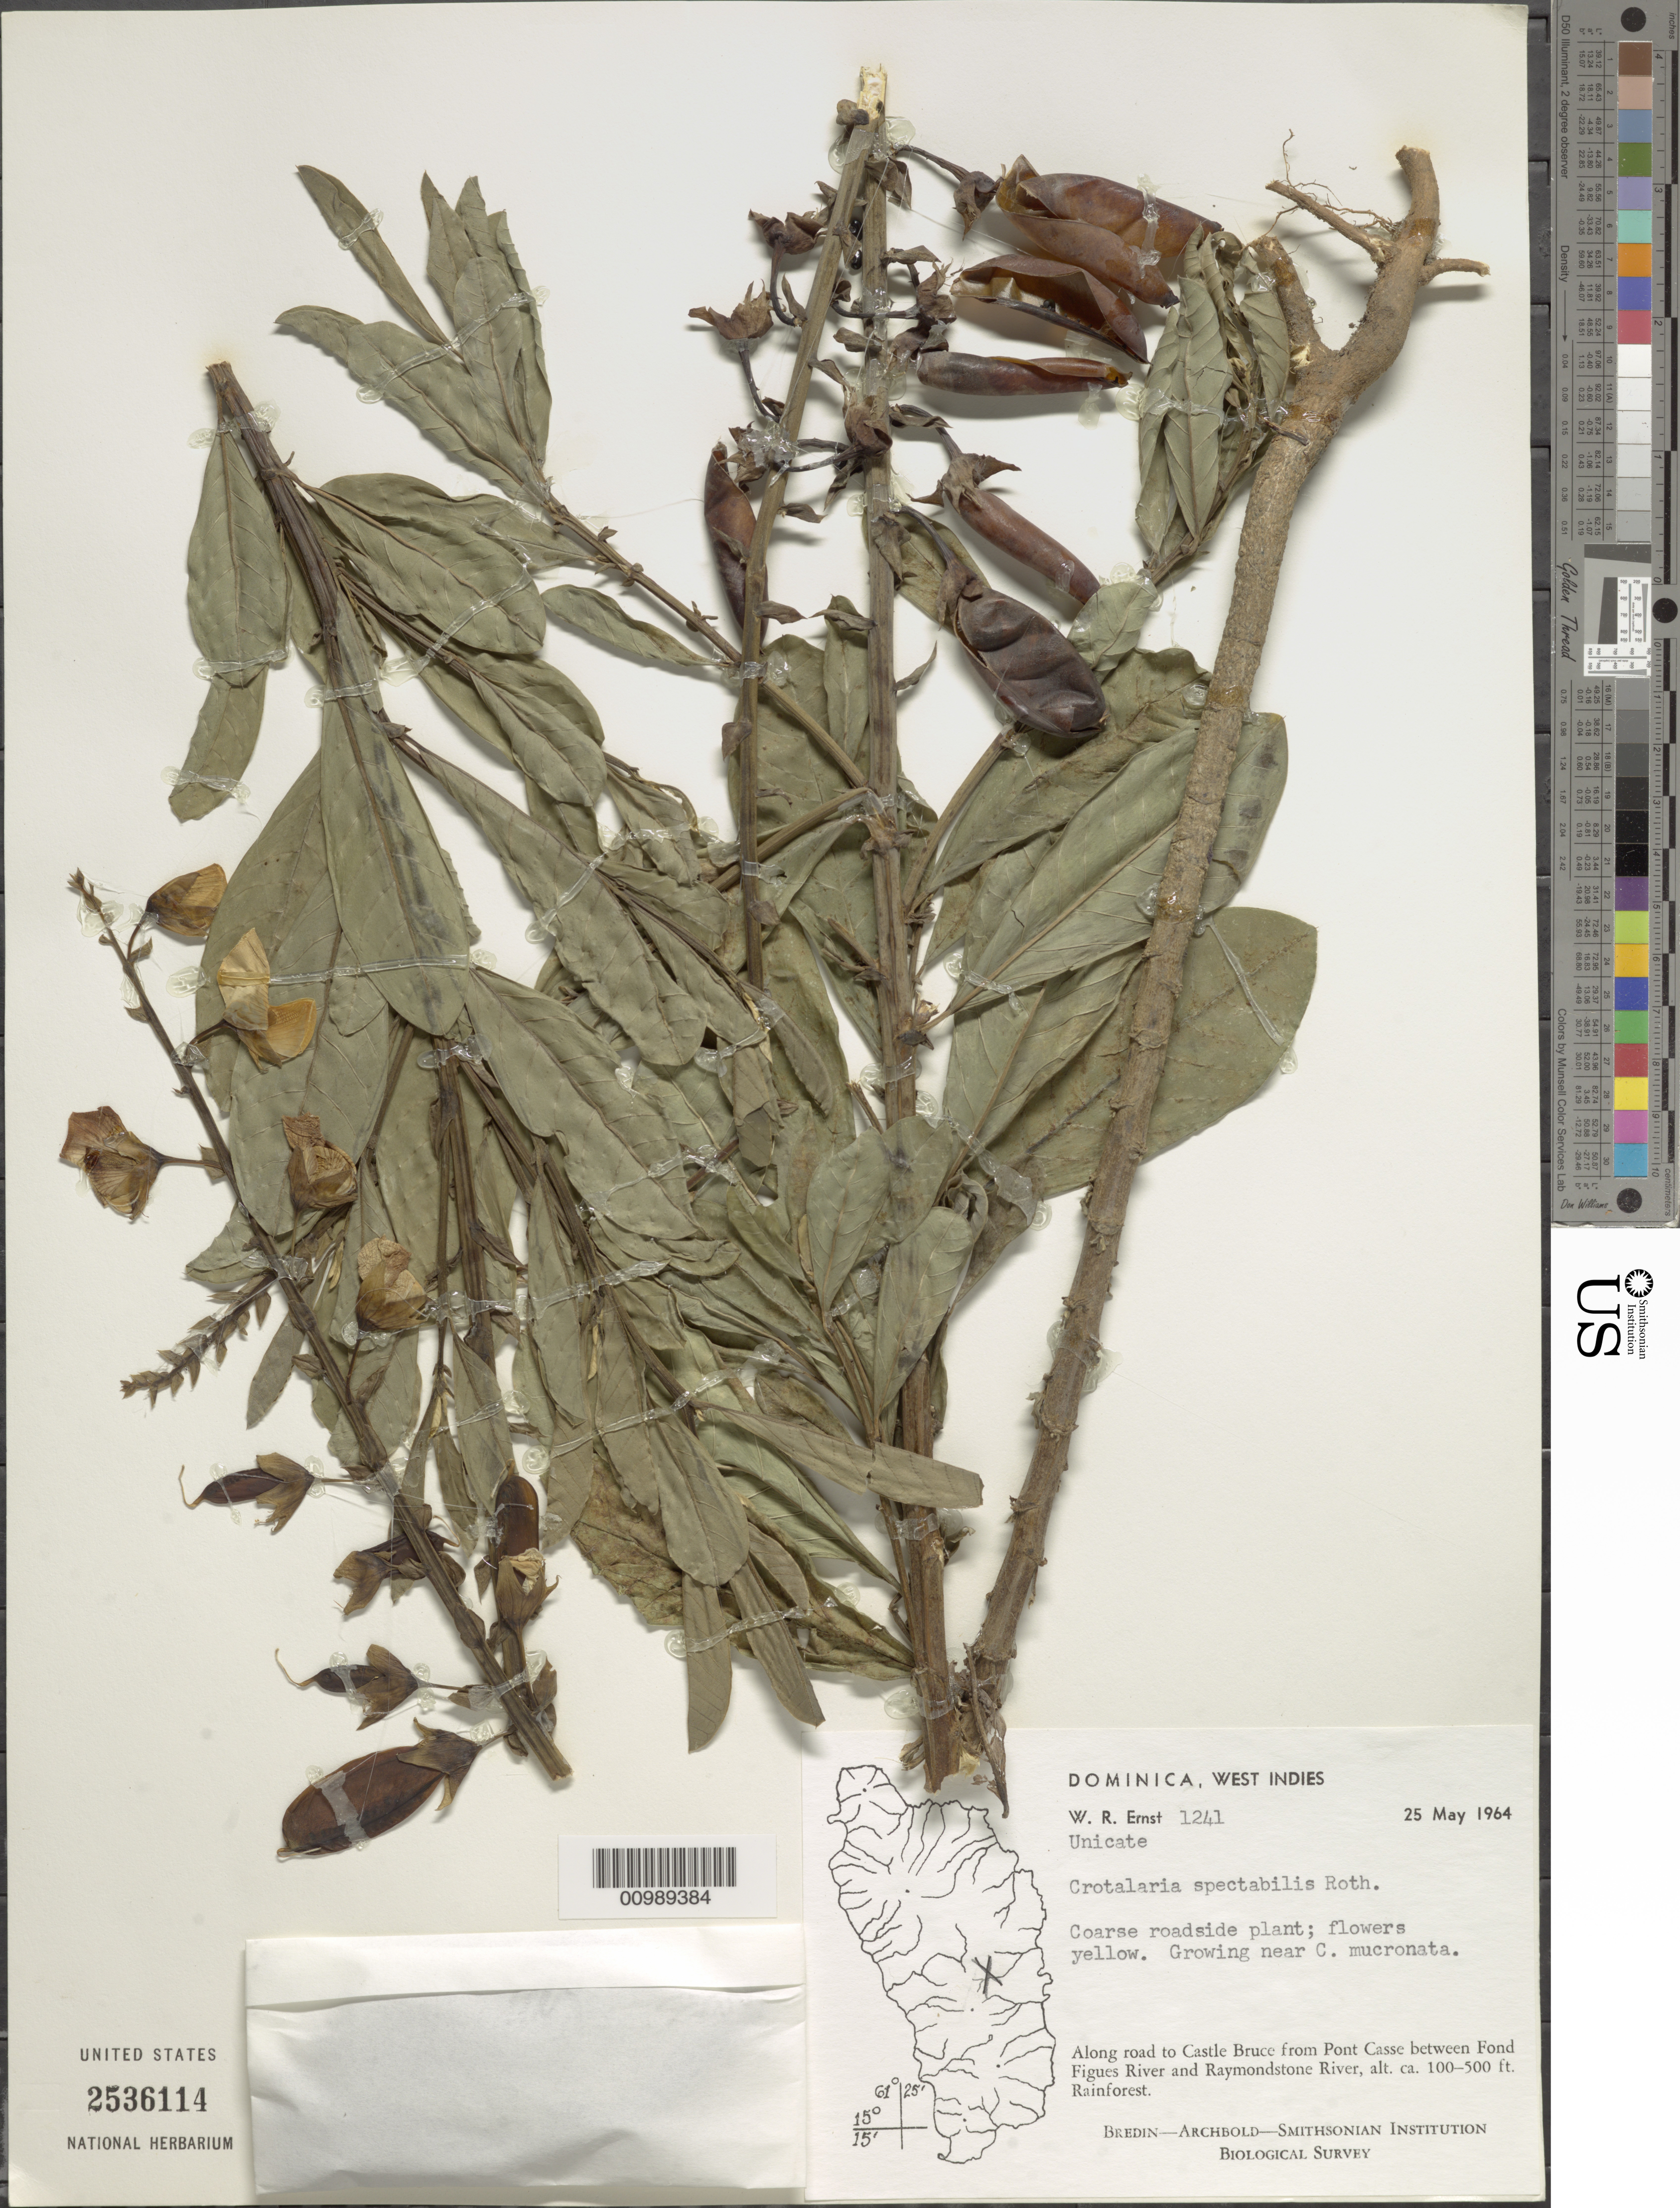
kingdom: Plantae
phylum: Tracheophyta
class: Magnoliopsida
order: Fabales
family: Fabaceae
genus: Crotalaria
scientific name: Crotalaria spectabilis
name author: Roth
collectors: W. R. Ernst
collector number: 1241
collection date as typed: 25 May 1964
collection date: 1964-05-25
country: Dominica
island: Dominica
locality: Aoong road to Castle Bruce from Pont Casse between fond Figues River and Raymondstone River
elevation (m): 30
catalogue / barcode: US 2536114